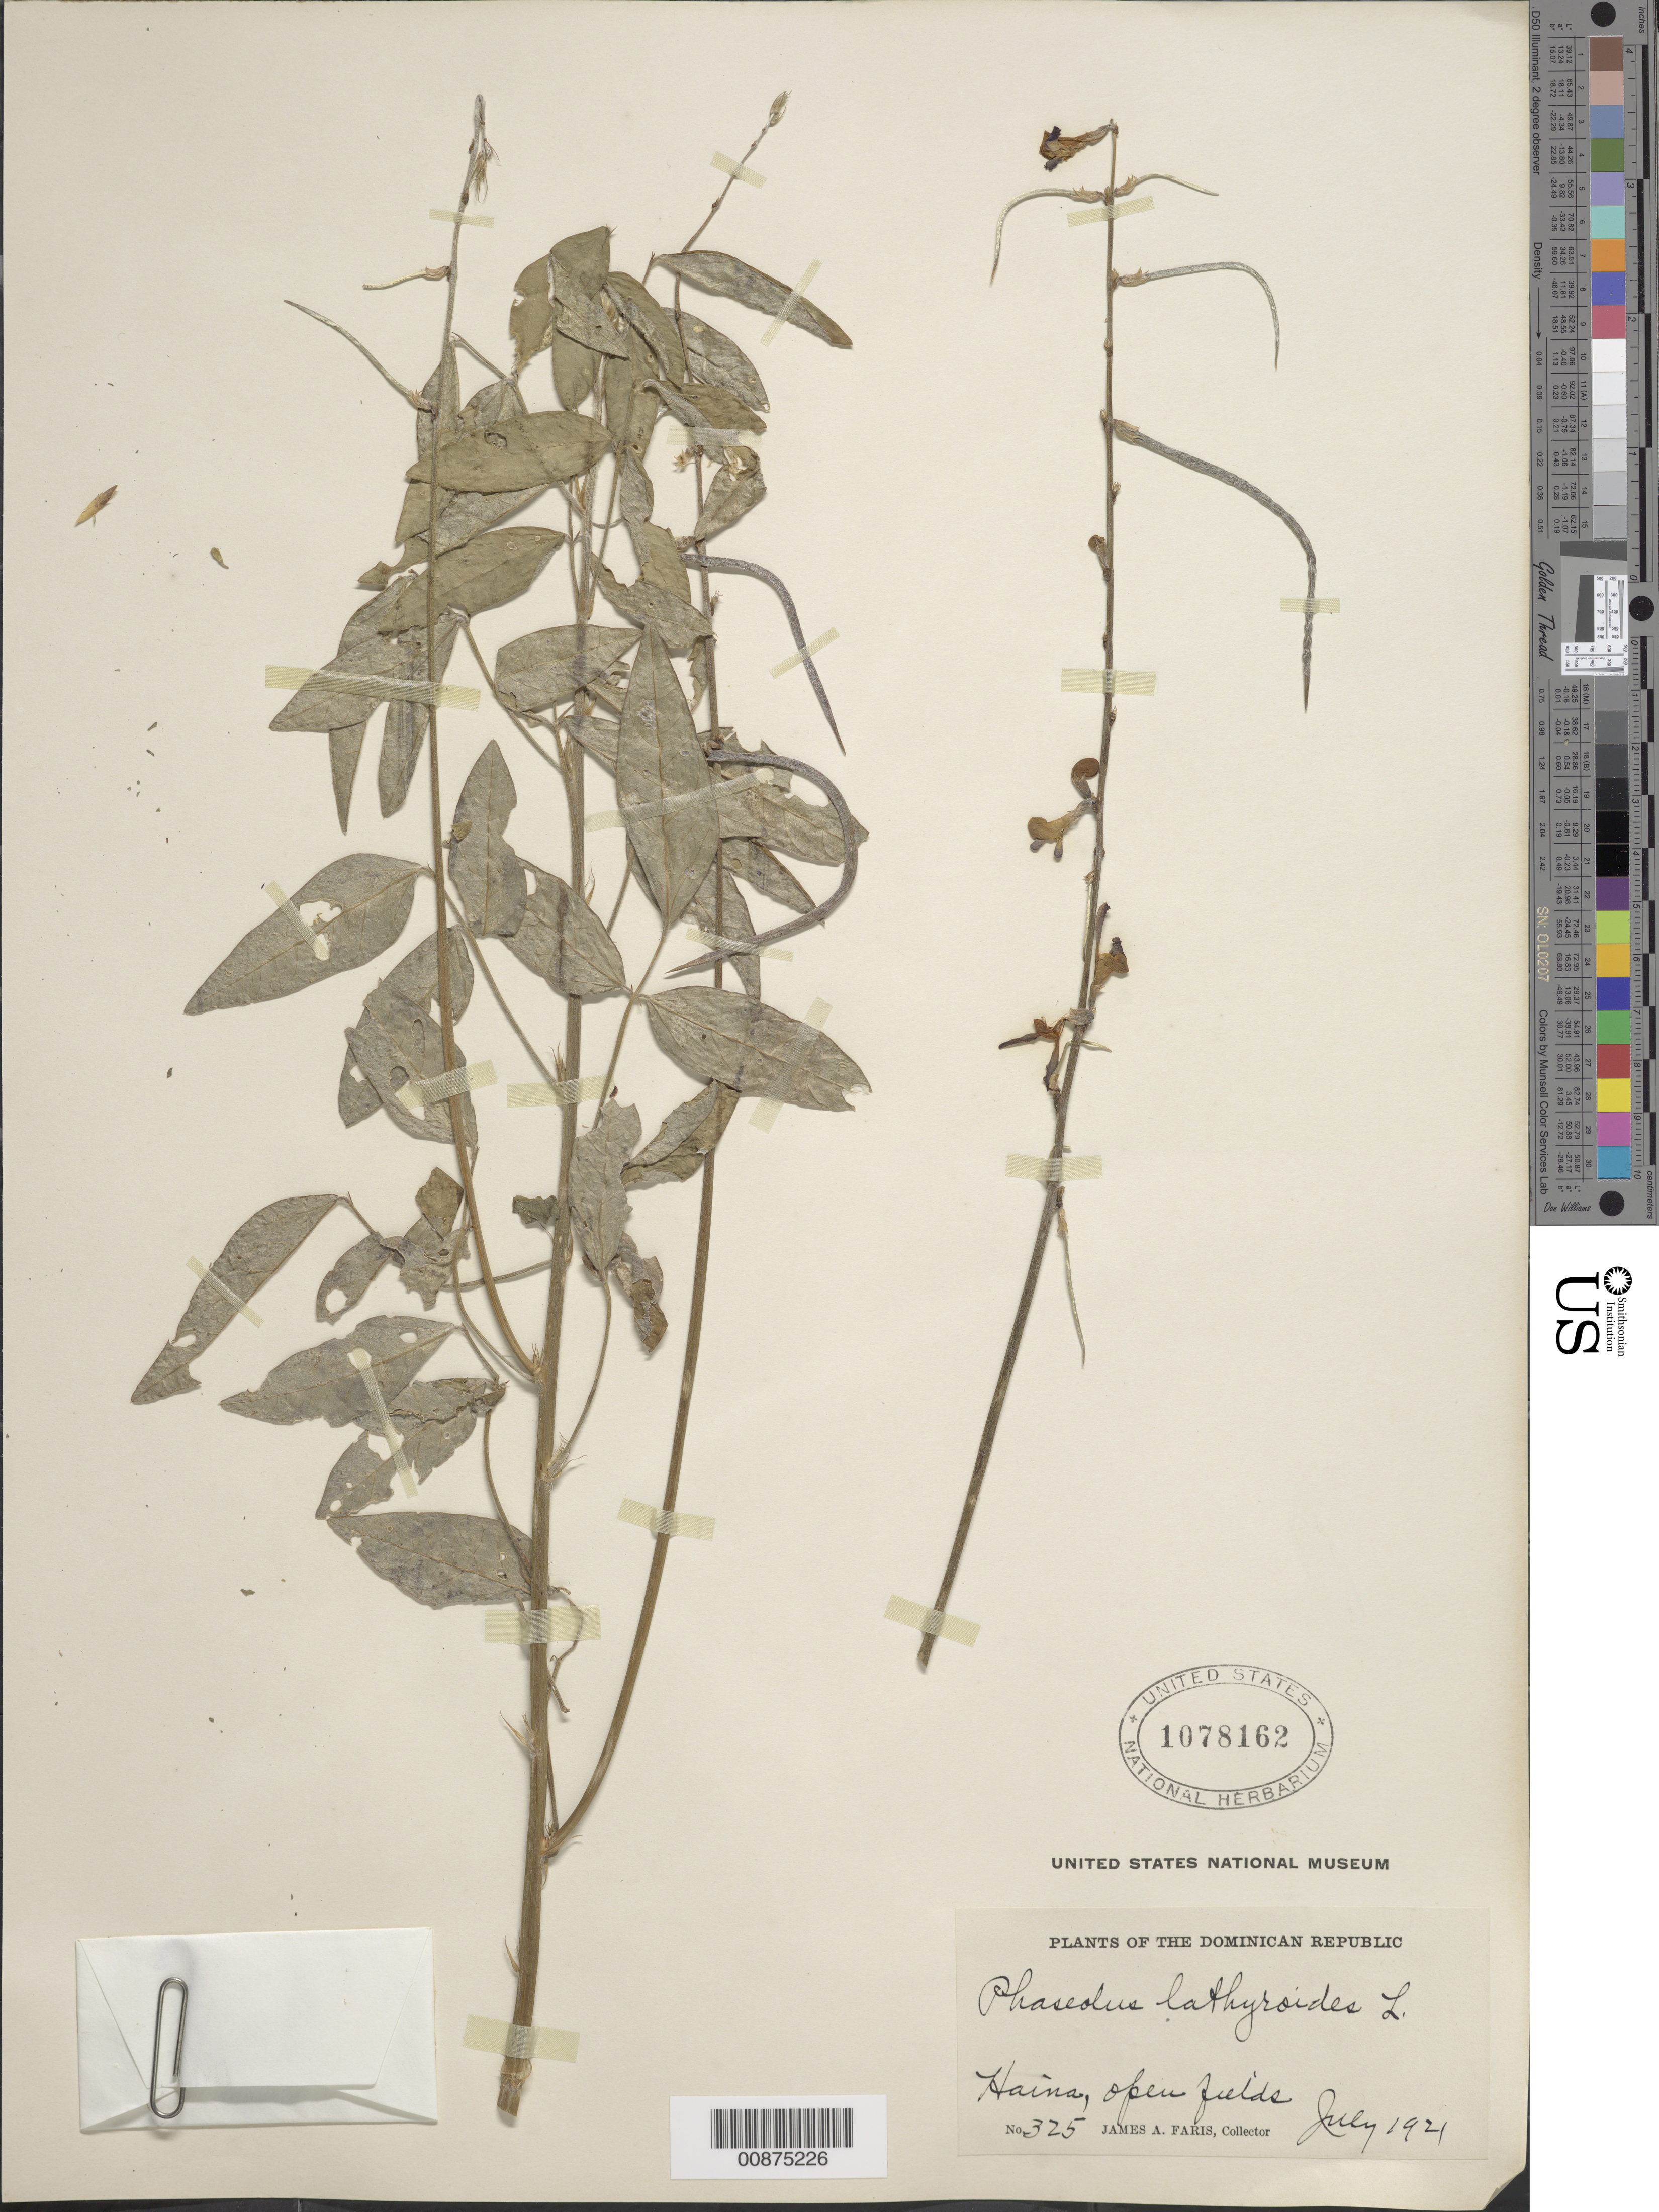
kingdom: Plantae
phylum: Tracheophyta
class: Magnoliopsida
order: Fabales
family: Fabaceae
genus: Macroptilium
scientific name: Macroptilium lathyroides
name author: (L.) Urb.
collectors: J. Faris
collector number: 325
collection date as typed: Jul 1921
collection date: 1921-07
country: Dominican Republic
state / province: San Cristóbal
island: Hispaniola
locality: Haina.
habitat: Open fields.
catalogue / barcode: US 1978162